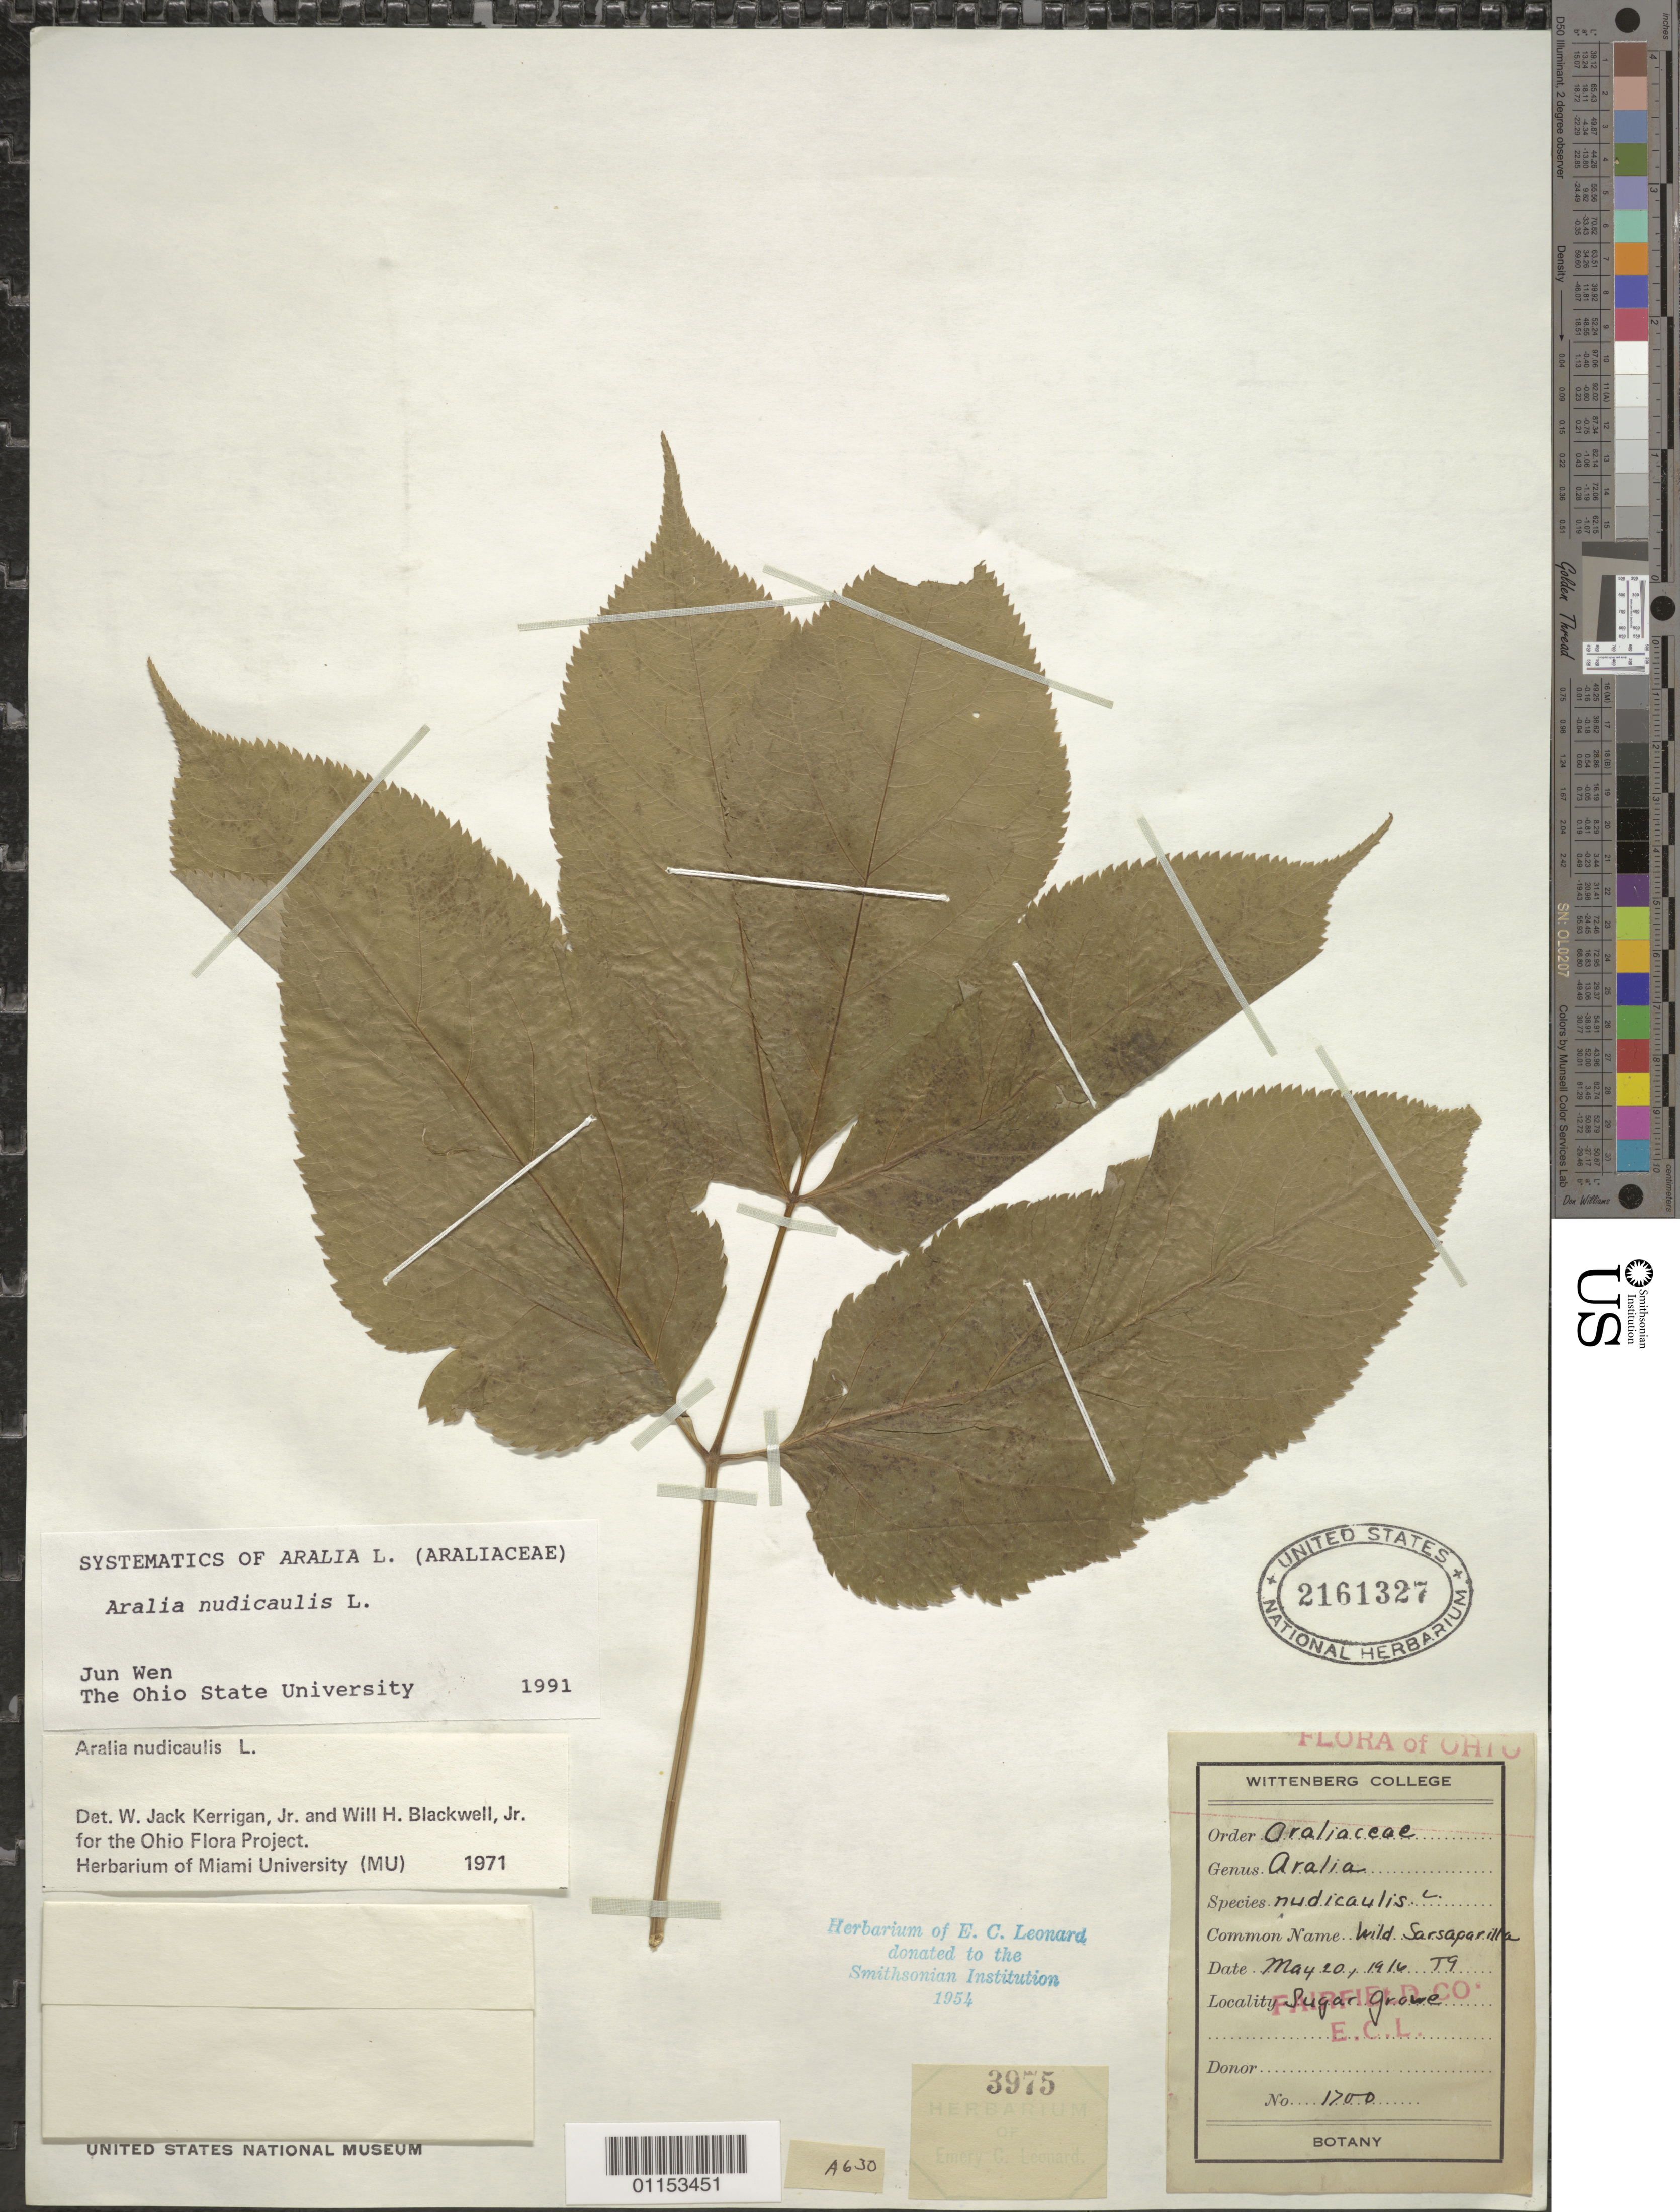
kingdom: Plantae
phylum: Tracheophyta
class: Magnoliopsida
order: Apiales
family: Araliaceae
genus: Aralia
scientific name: Aralia nudicaulis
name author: L.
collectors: E. C. Leonard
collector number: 1700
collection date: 1916-05-20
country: United States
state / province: Ohio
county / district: Fairfield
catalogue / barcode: US 2161327